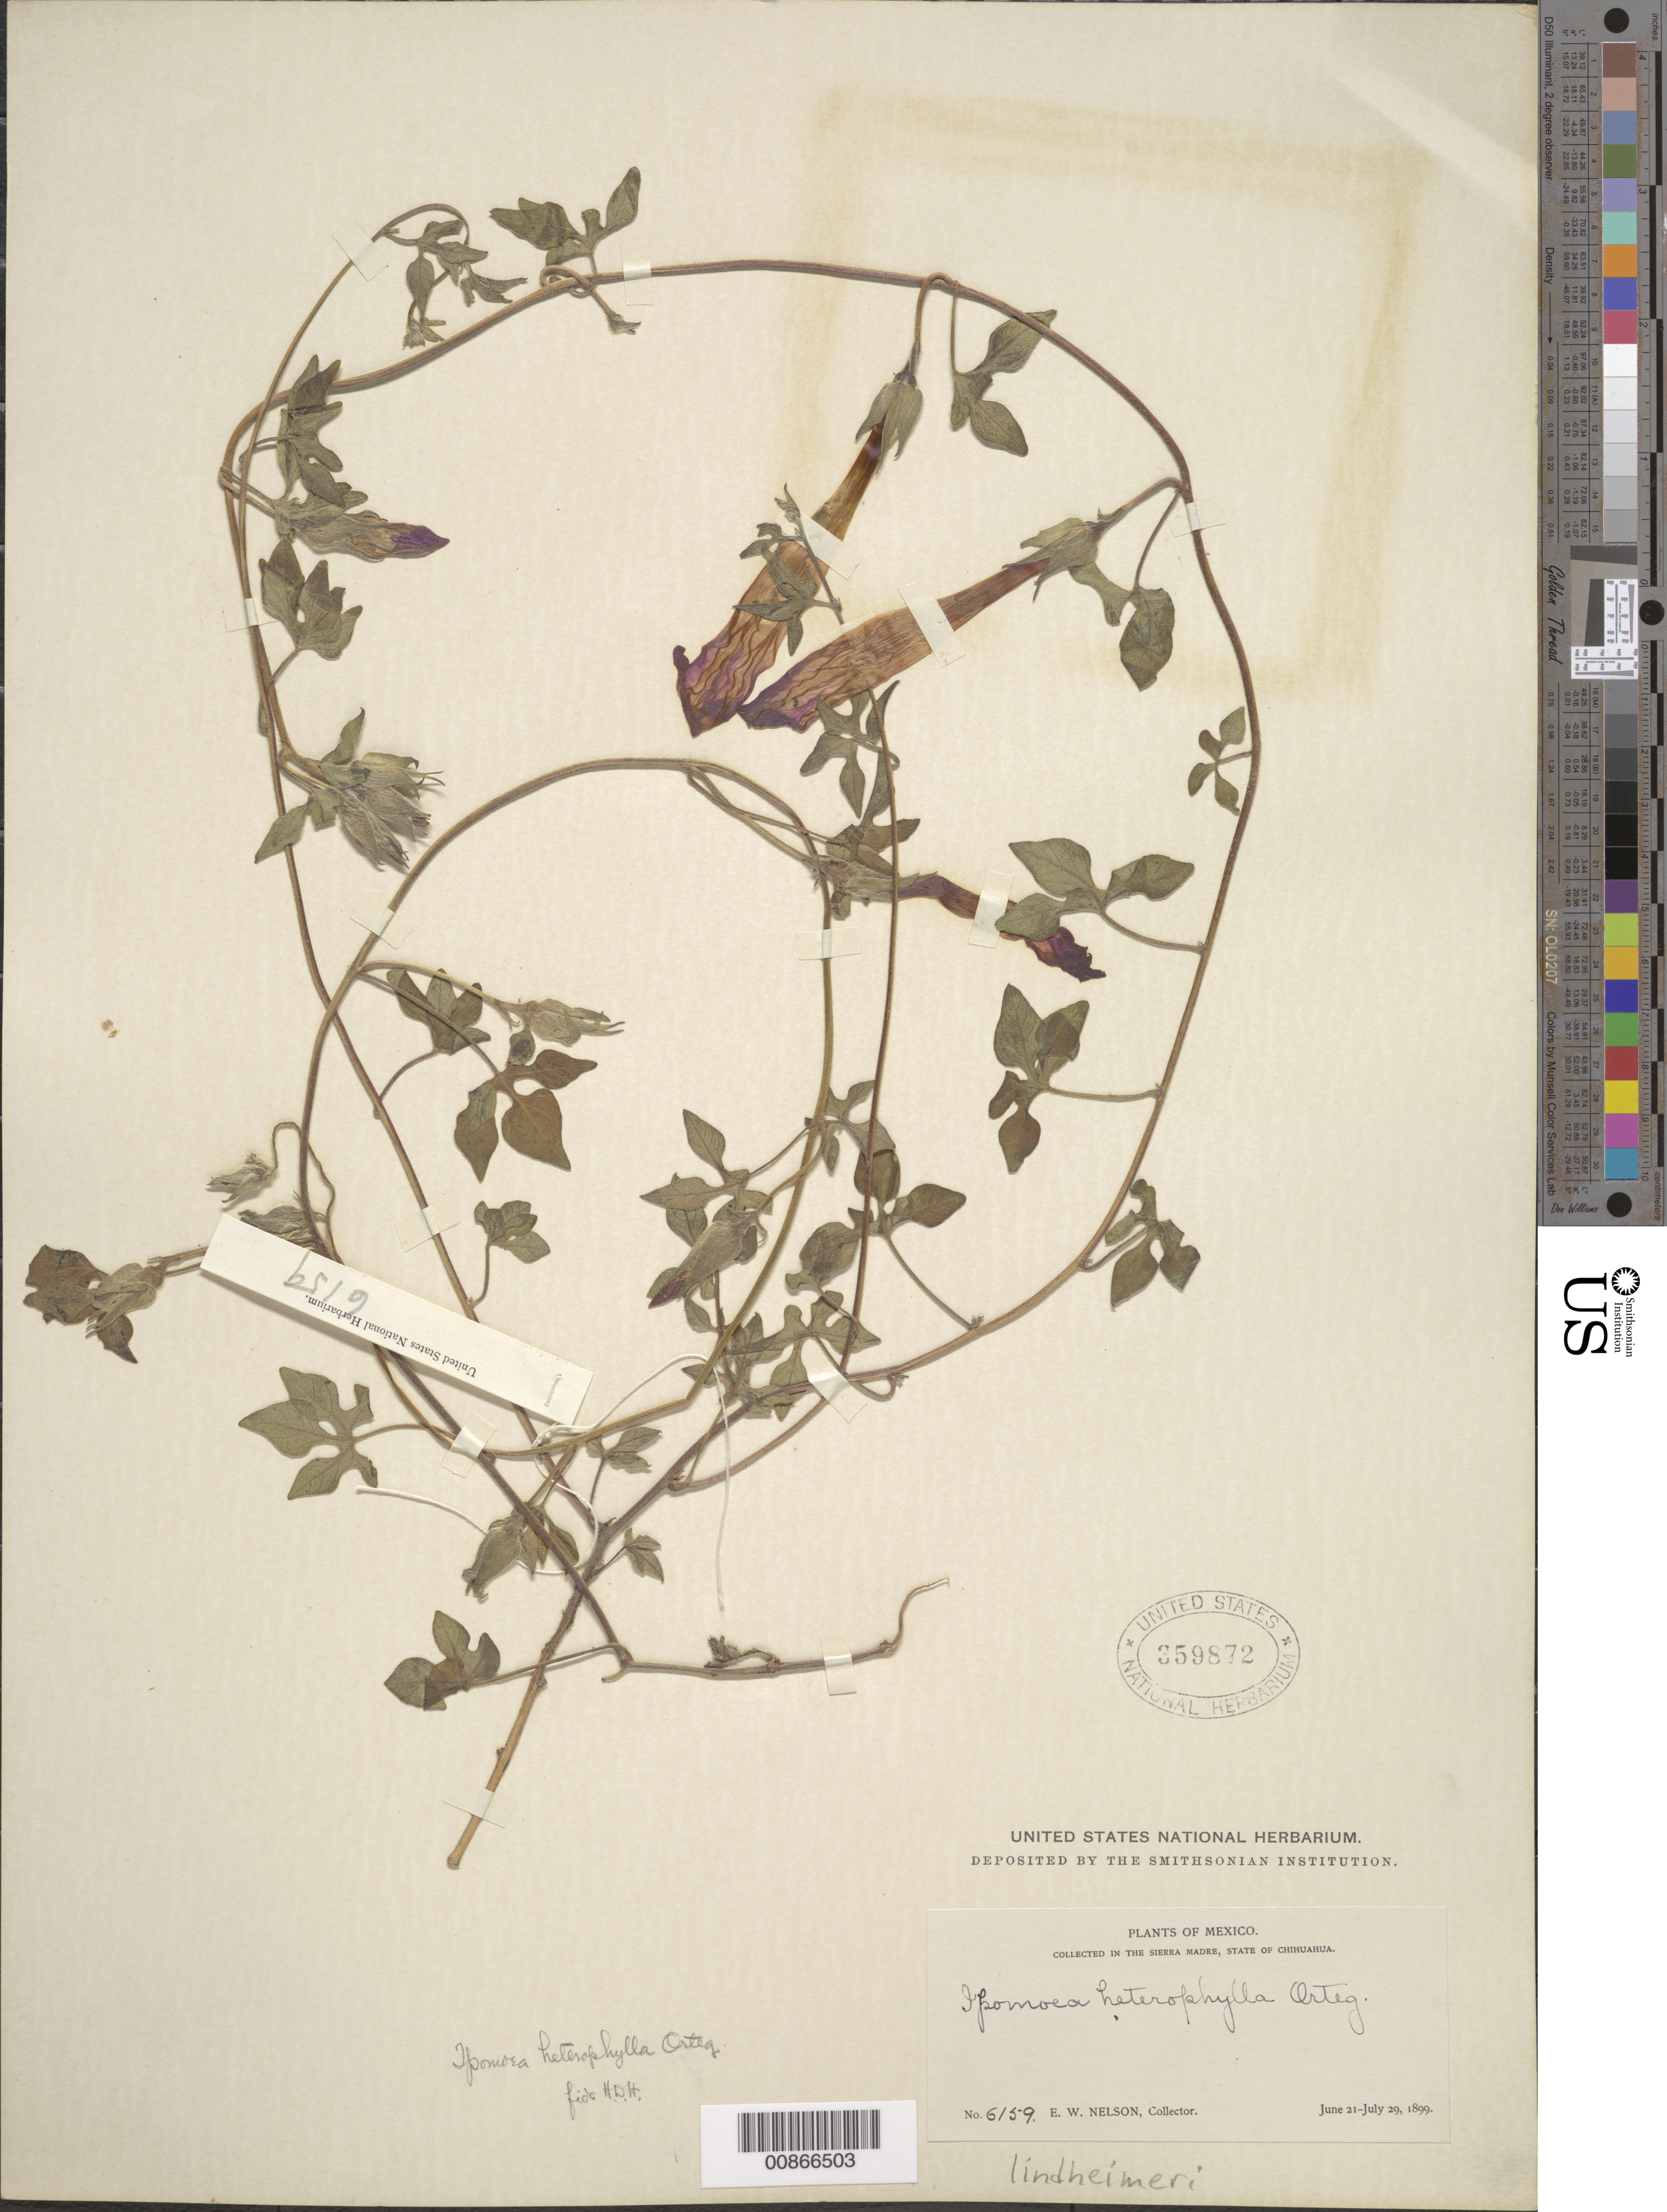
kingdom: Plantae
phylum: Tracheophyta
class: Magnoliopsida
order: Solanales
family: Convolvulaceae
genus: Ipomoea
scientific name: Ipomoea lindheimeri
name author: A. Gray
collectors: E. W. Nelson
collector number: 6159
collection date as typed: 21 Jun 1899 to 29 Jul 1899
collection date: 1899-06-21/1899-07-29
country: Mexico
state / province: Chihuahua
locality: Sierra Madre, Chihuahua.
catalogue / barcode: US 359872